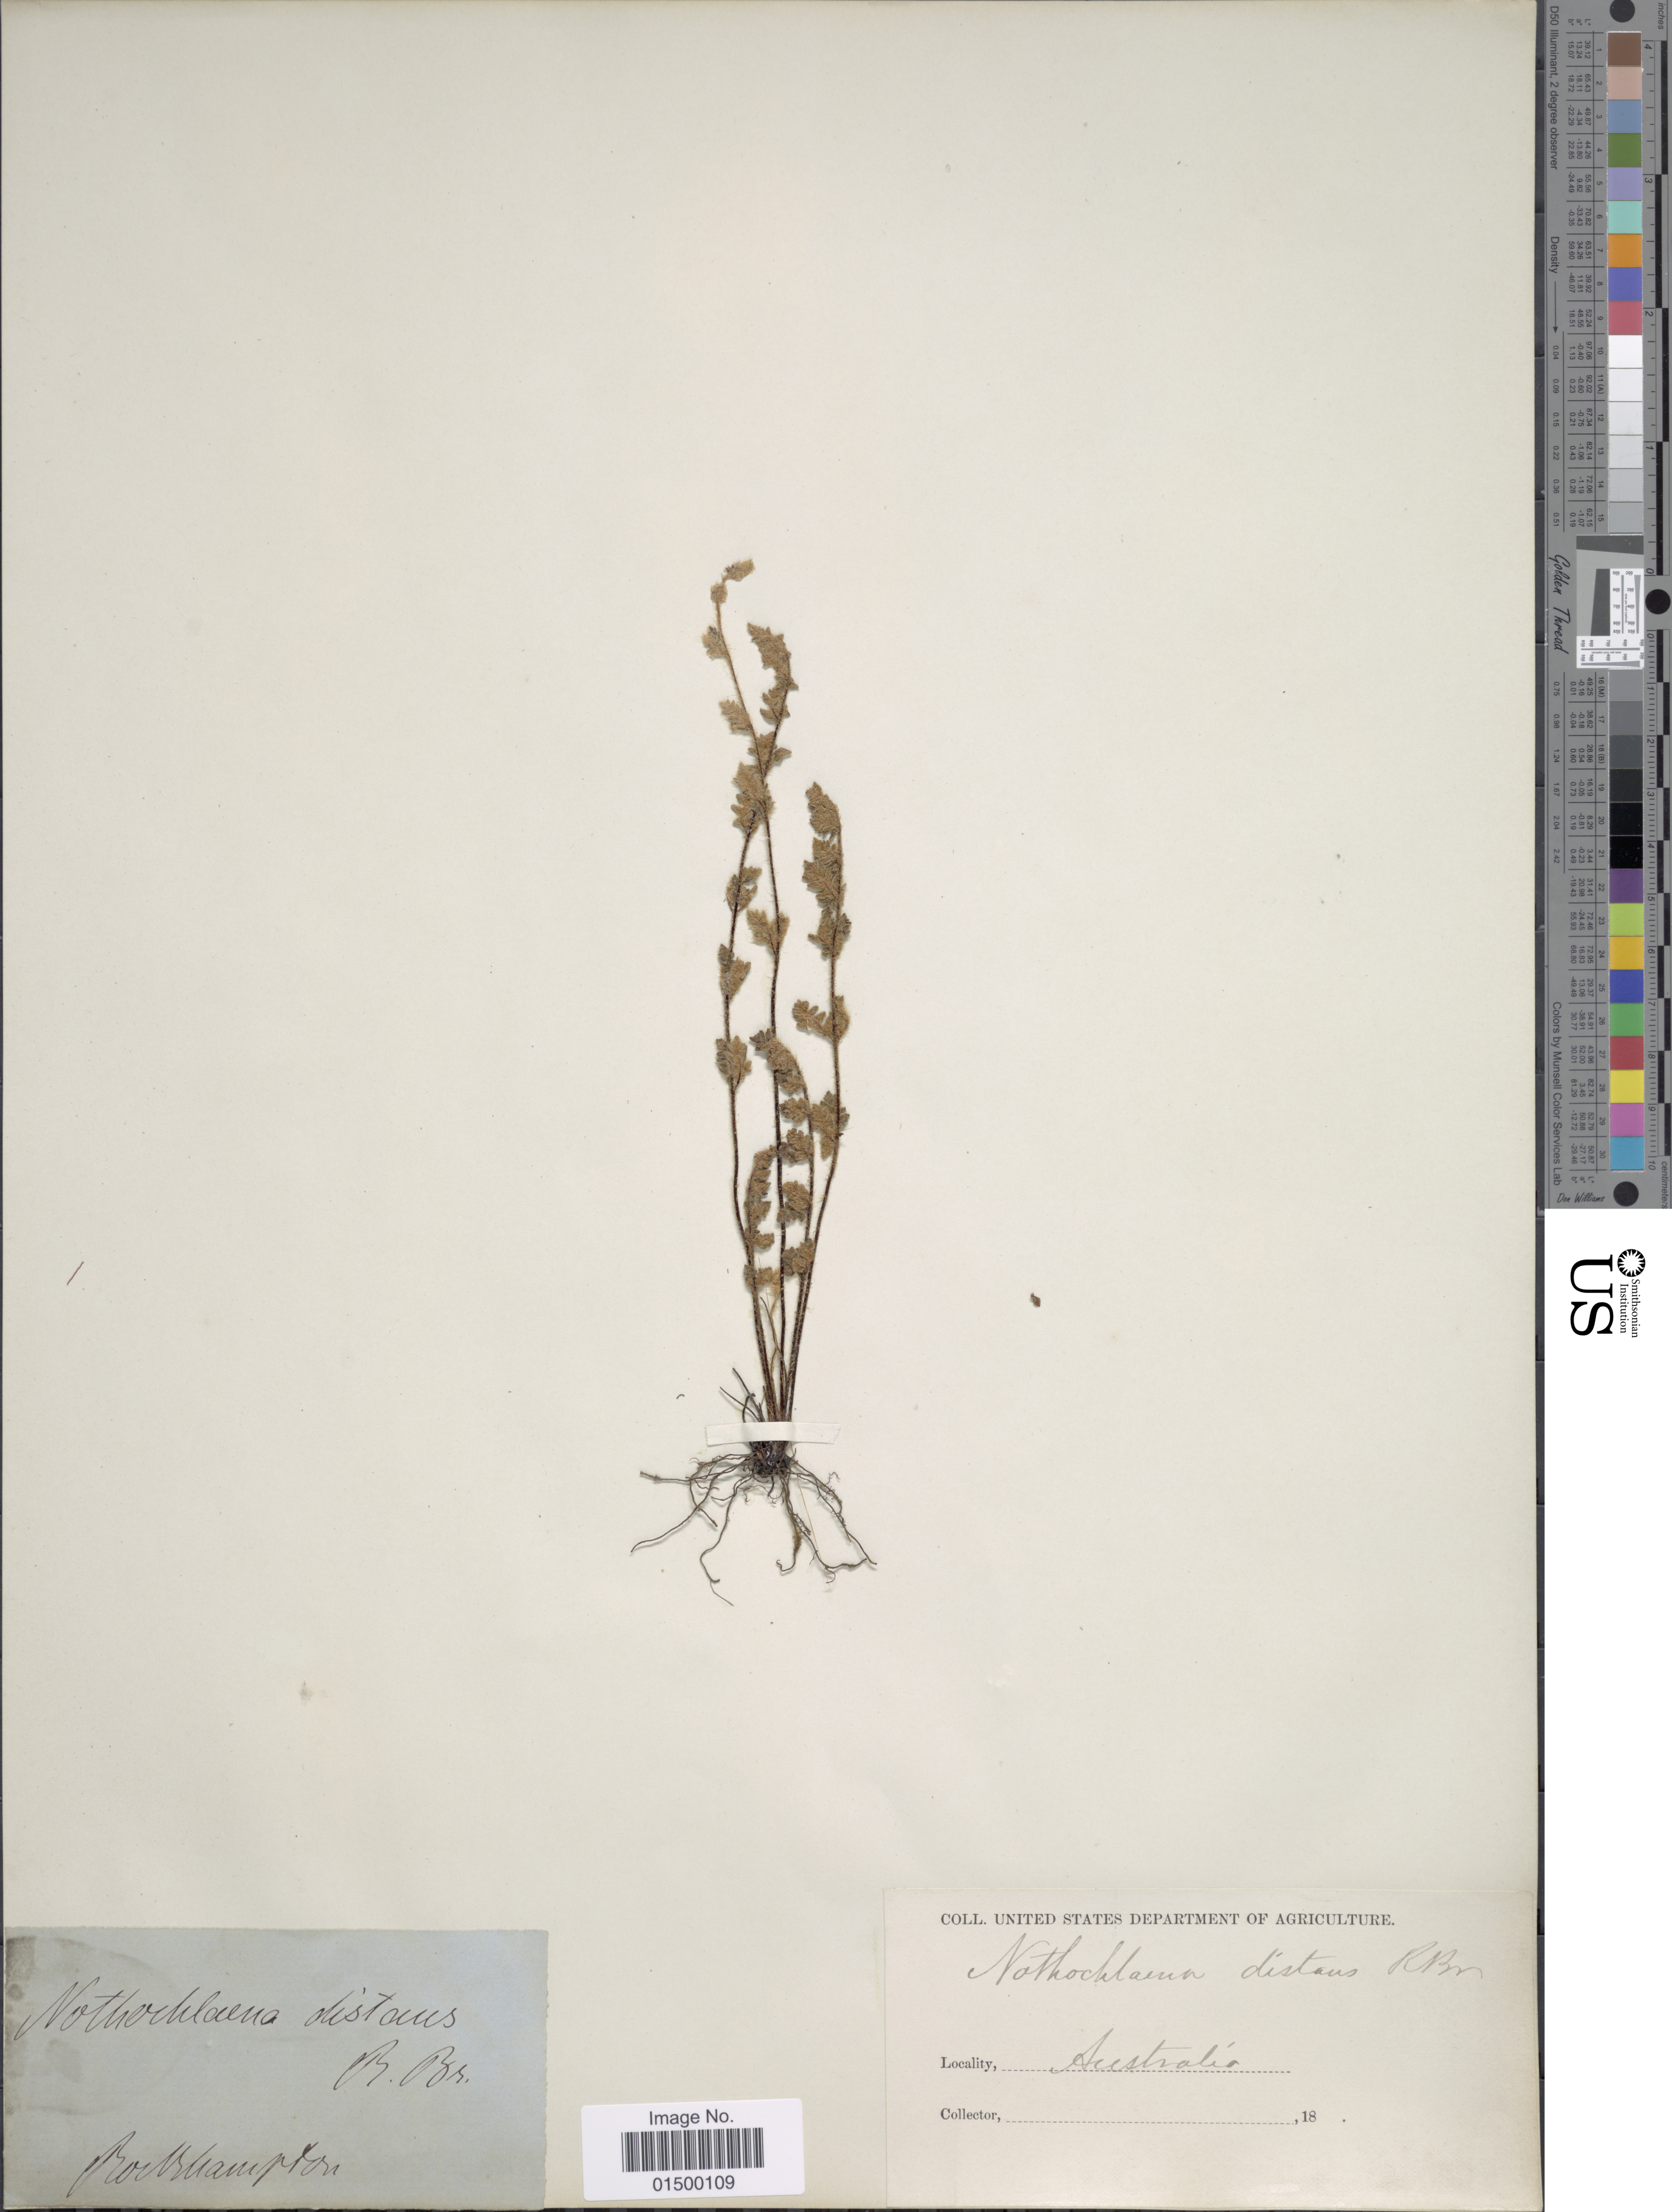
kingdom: Plantae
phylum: Tracheophyta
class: Polypodiopsida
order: Polypodiales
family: Pteridaceae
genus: Cheilanthes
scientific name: Cheilanthes distans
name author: Mett.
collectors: United States Department of Agriculture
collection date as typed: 18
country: Australia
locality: Rockhampton